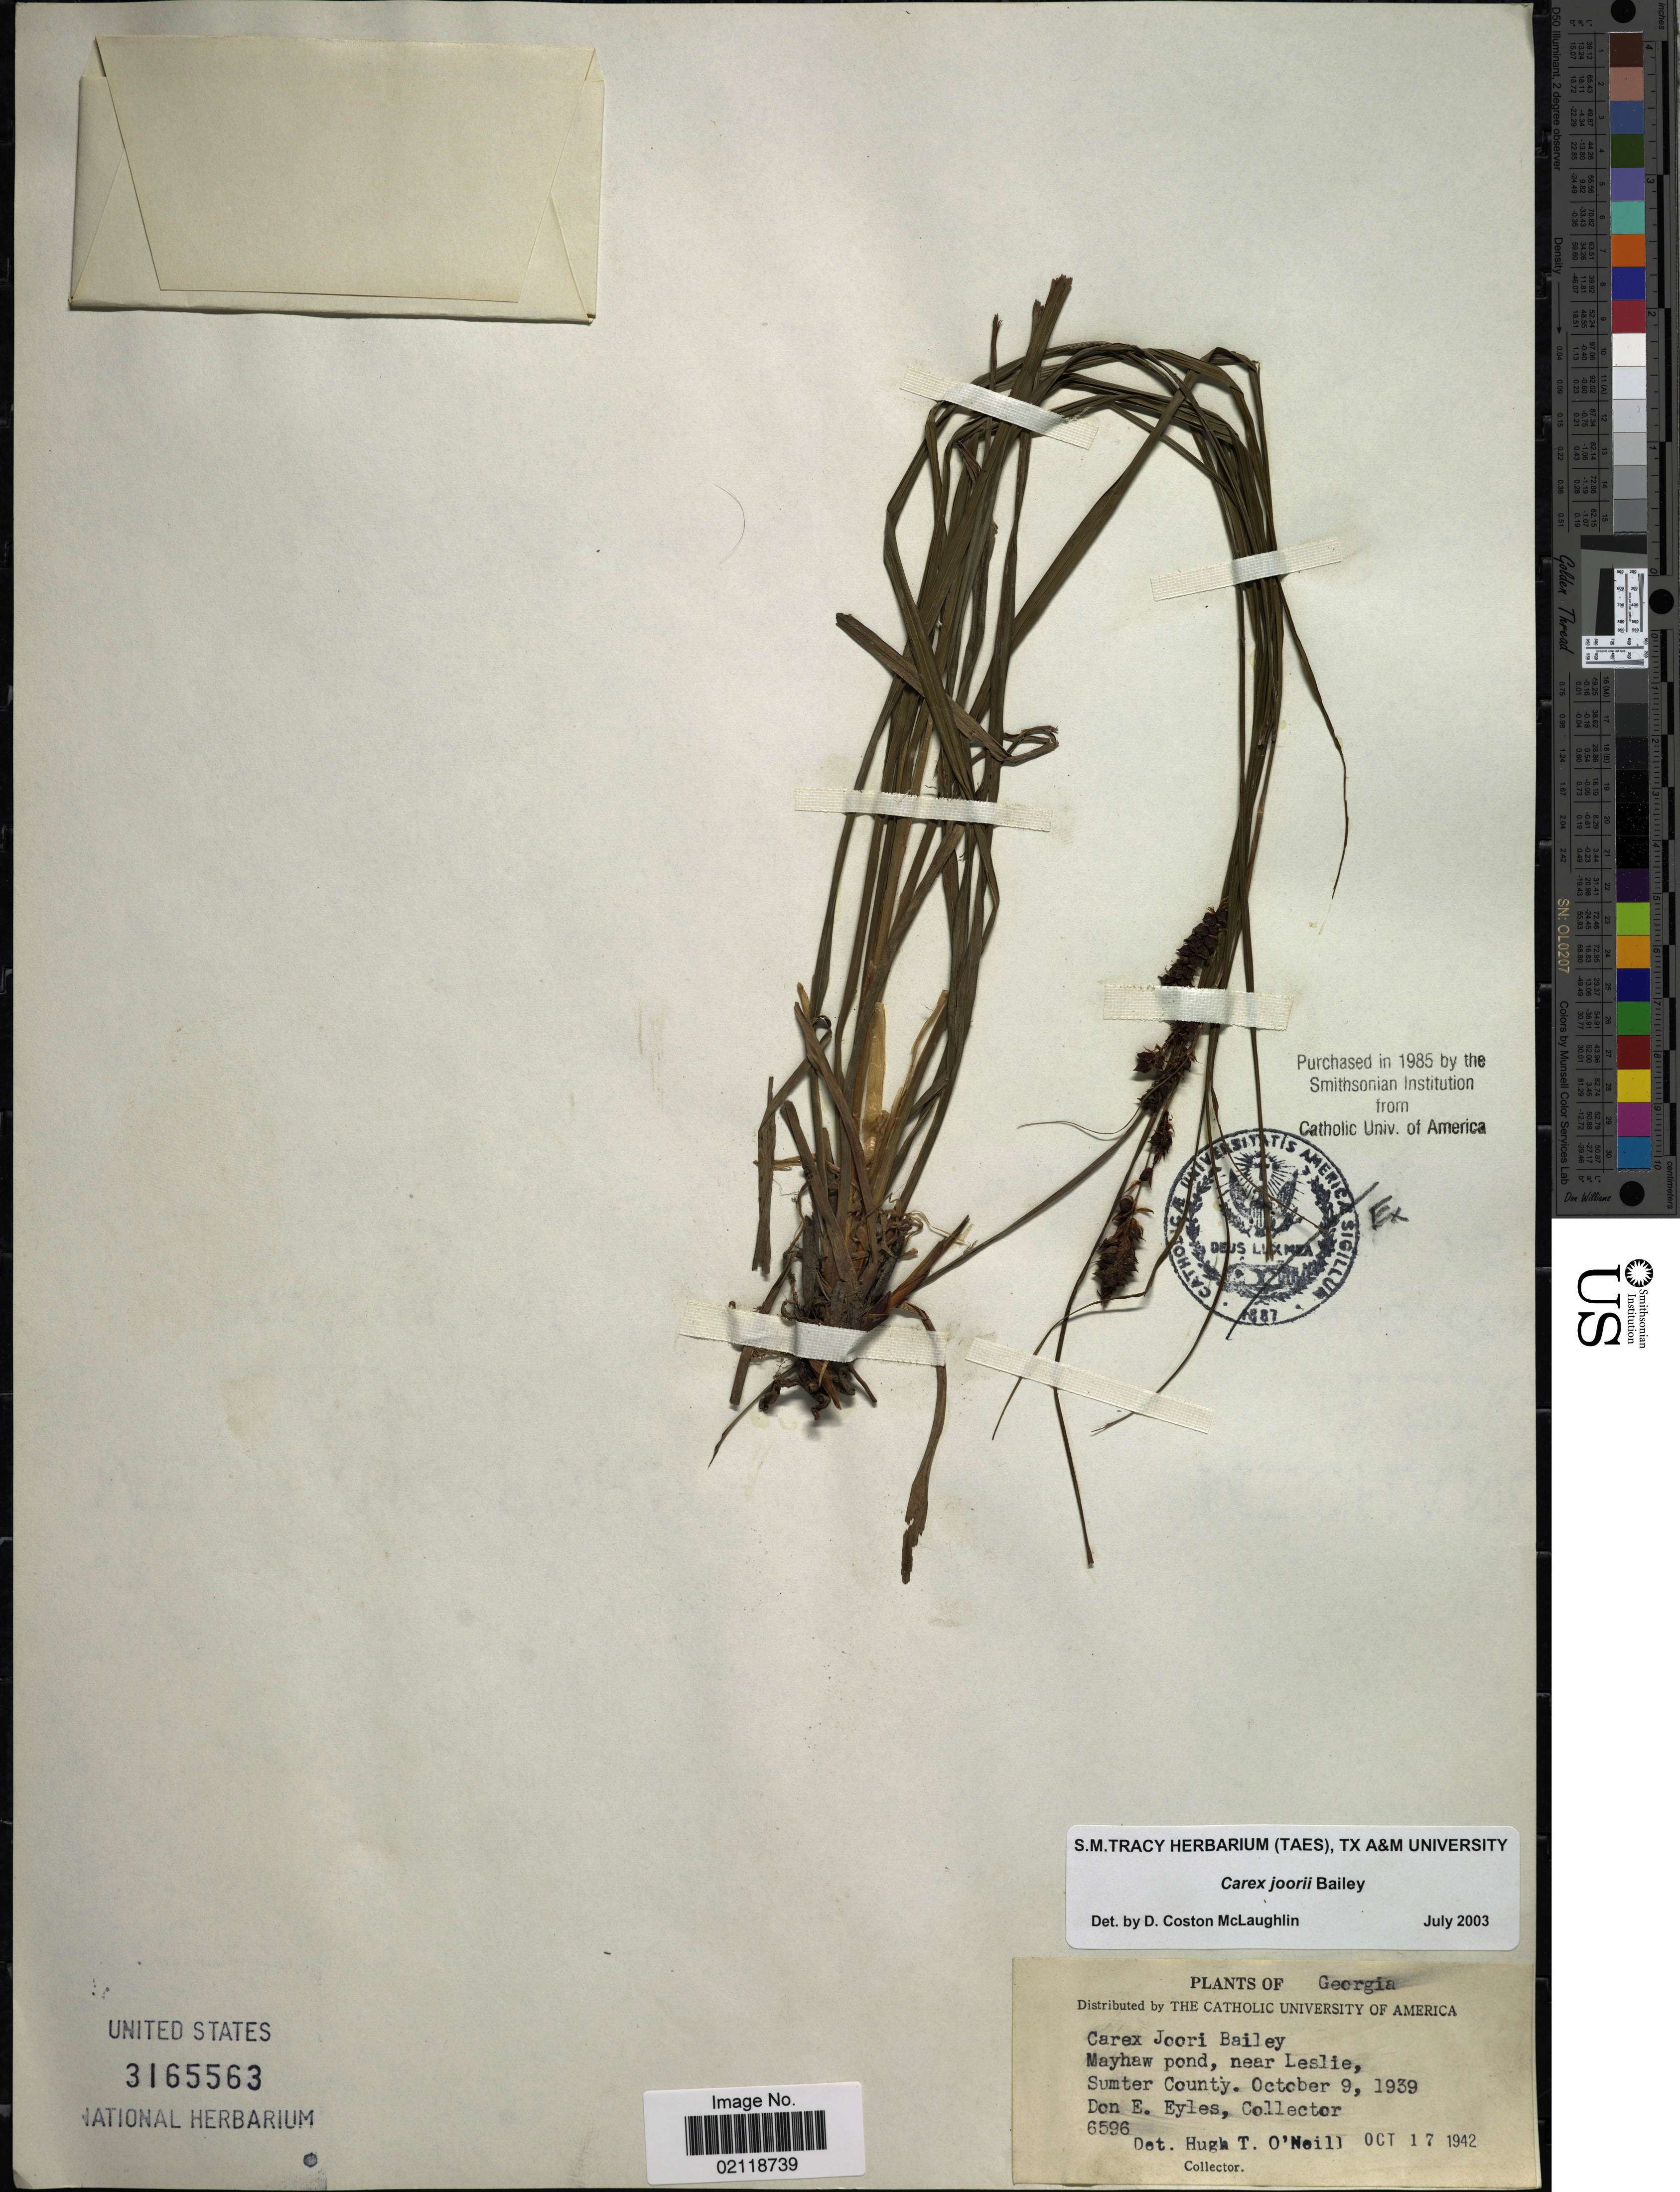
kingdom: Plantae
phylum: Tracheophyta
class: Liliopsida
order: Poales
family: Cyperaceae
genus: Carex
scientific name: Carex joorii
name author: L.H. Bailey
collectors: D. Eyles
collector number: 6596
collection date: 1939-10-09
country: United States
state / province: Georgia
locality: Mayhaw pond, near Leslie, Sumter County.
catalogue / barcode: US 3165563